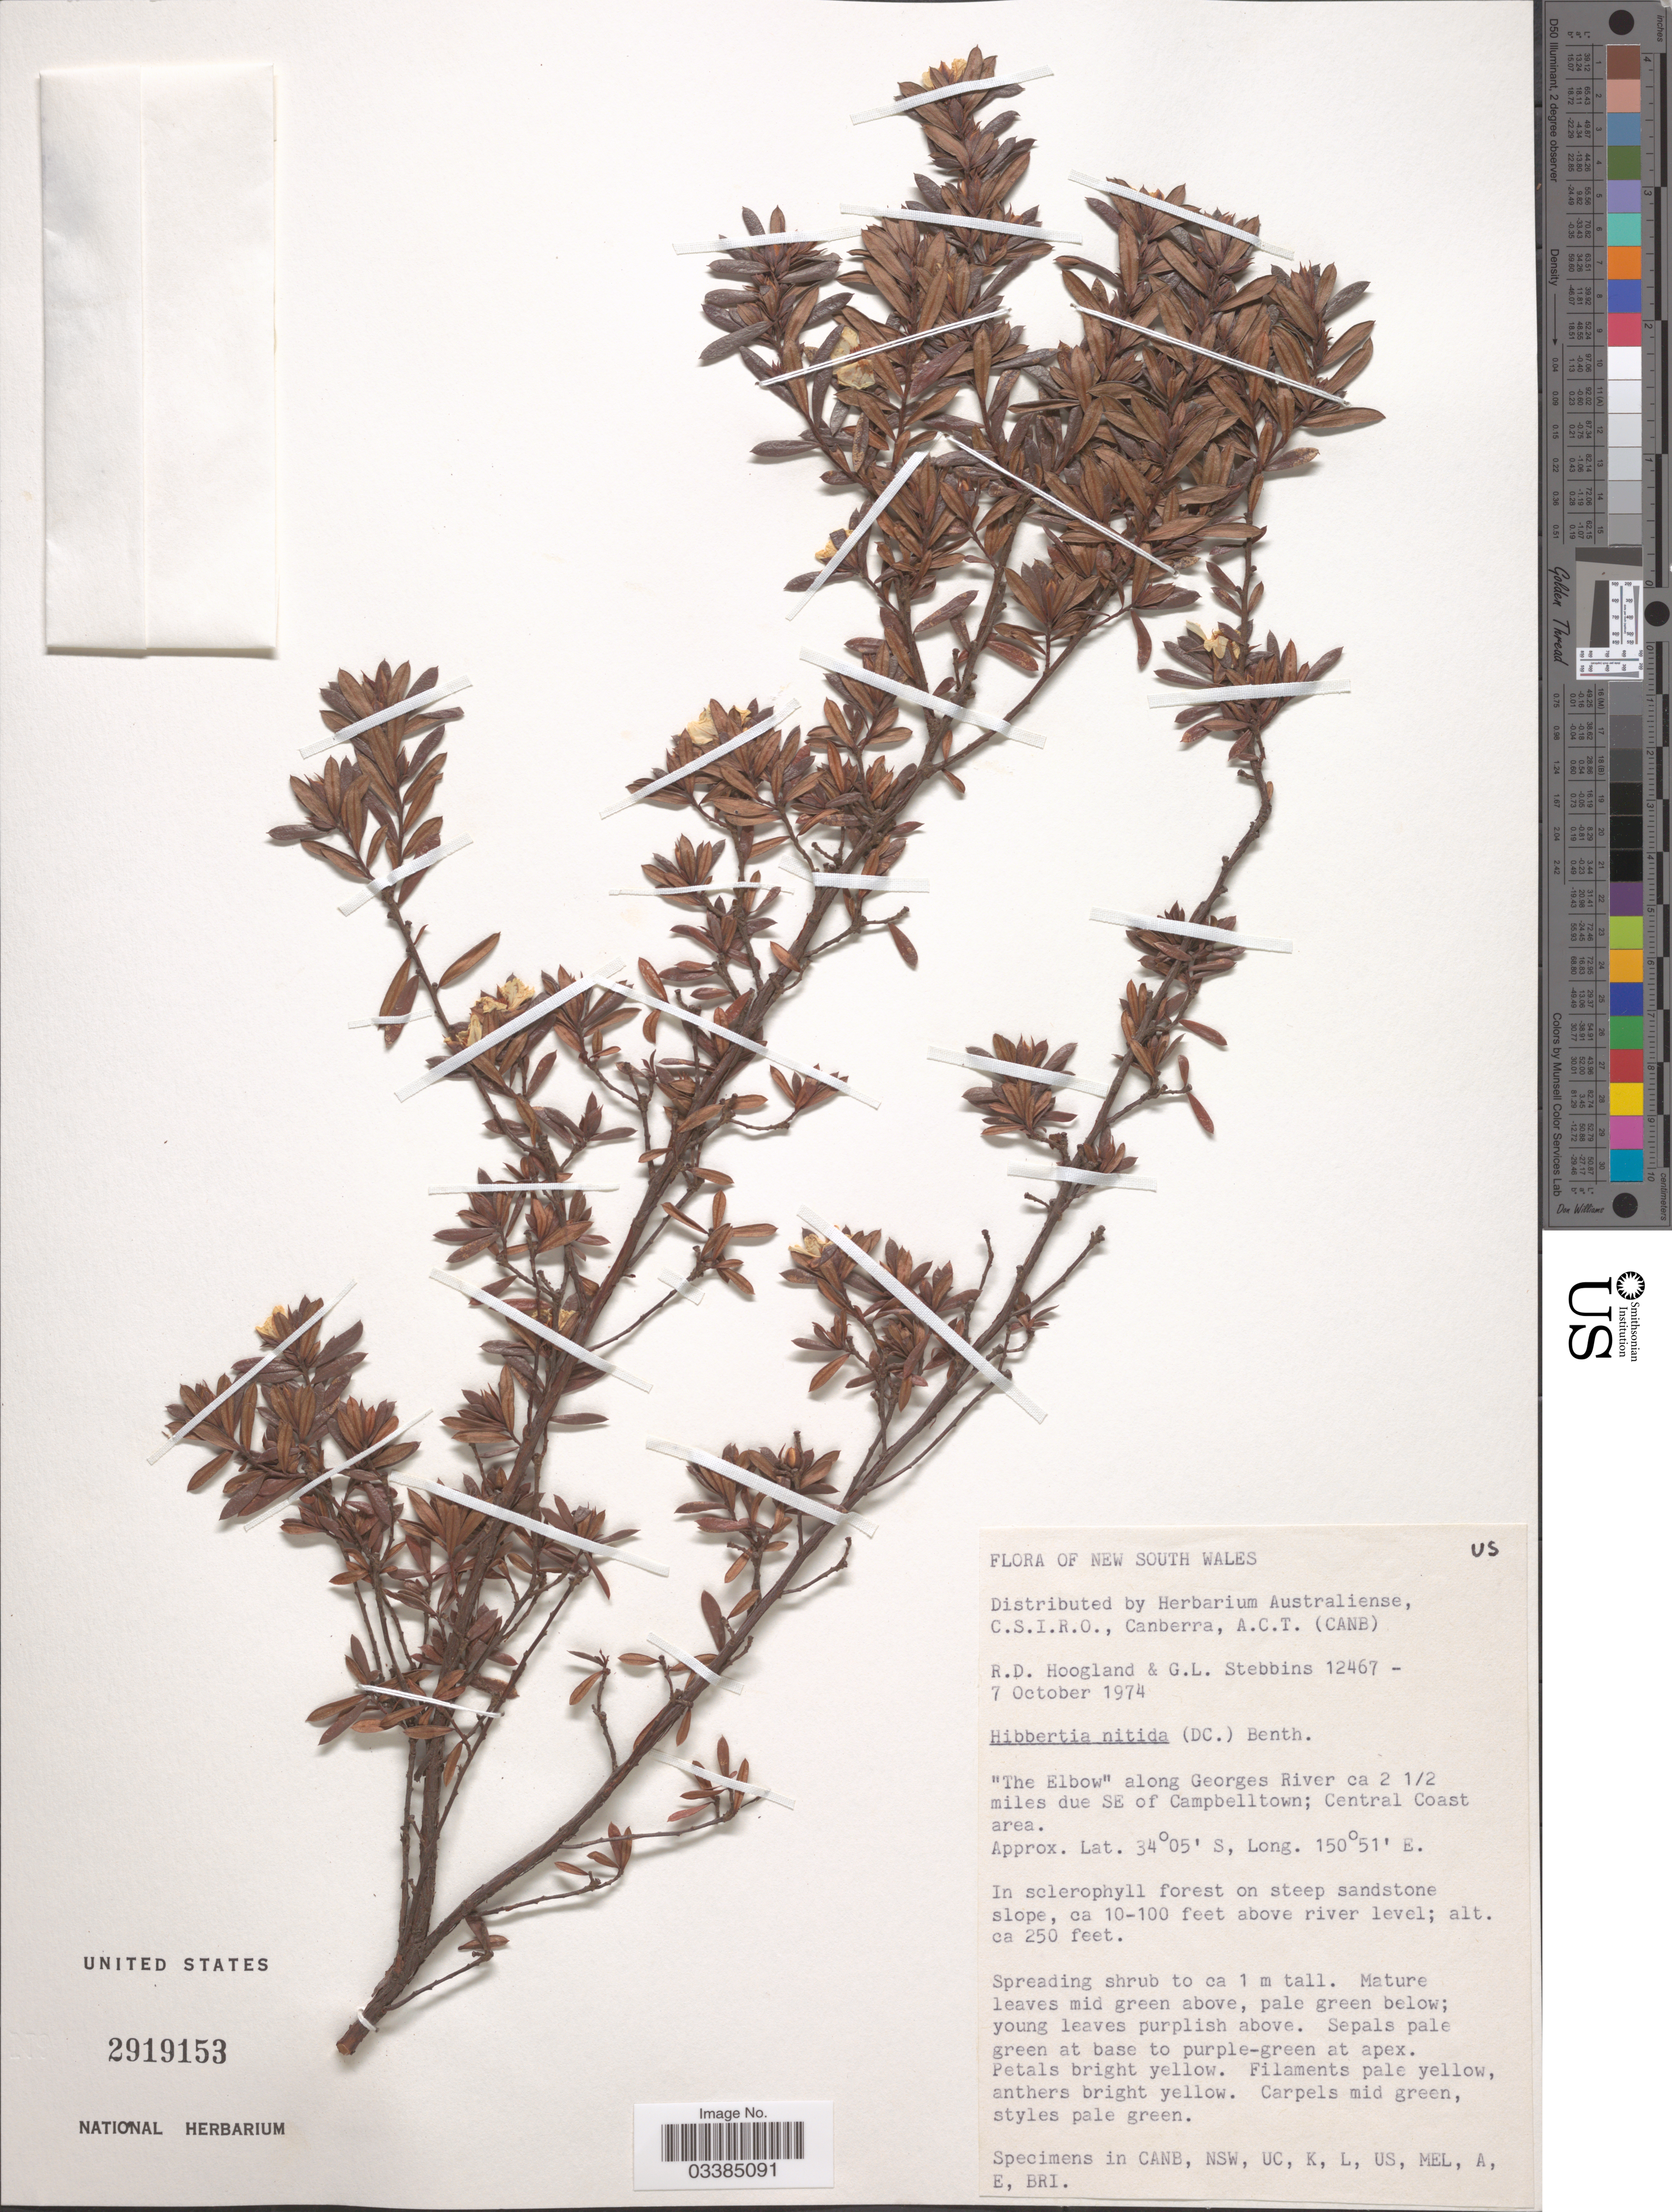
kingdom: Plantae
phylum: Tracheophyta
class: Magnoliopsida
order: Dilleniales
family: Dilleniaceae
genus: Hibbertia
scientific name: Hibbertia nitida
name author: Benth.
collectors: R. D. Hoogland & G. L. Stebbins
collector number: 12467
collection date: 1974-10-07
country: Australia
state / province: New South Wales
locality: The Elbow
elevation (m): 76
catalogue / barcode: US 2919153